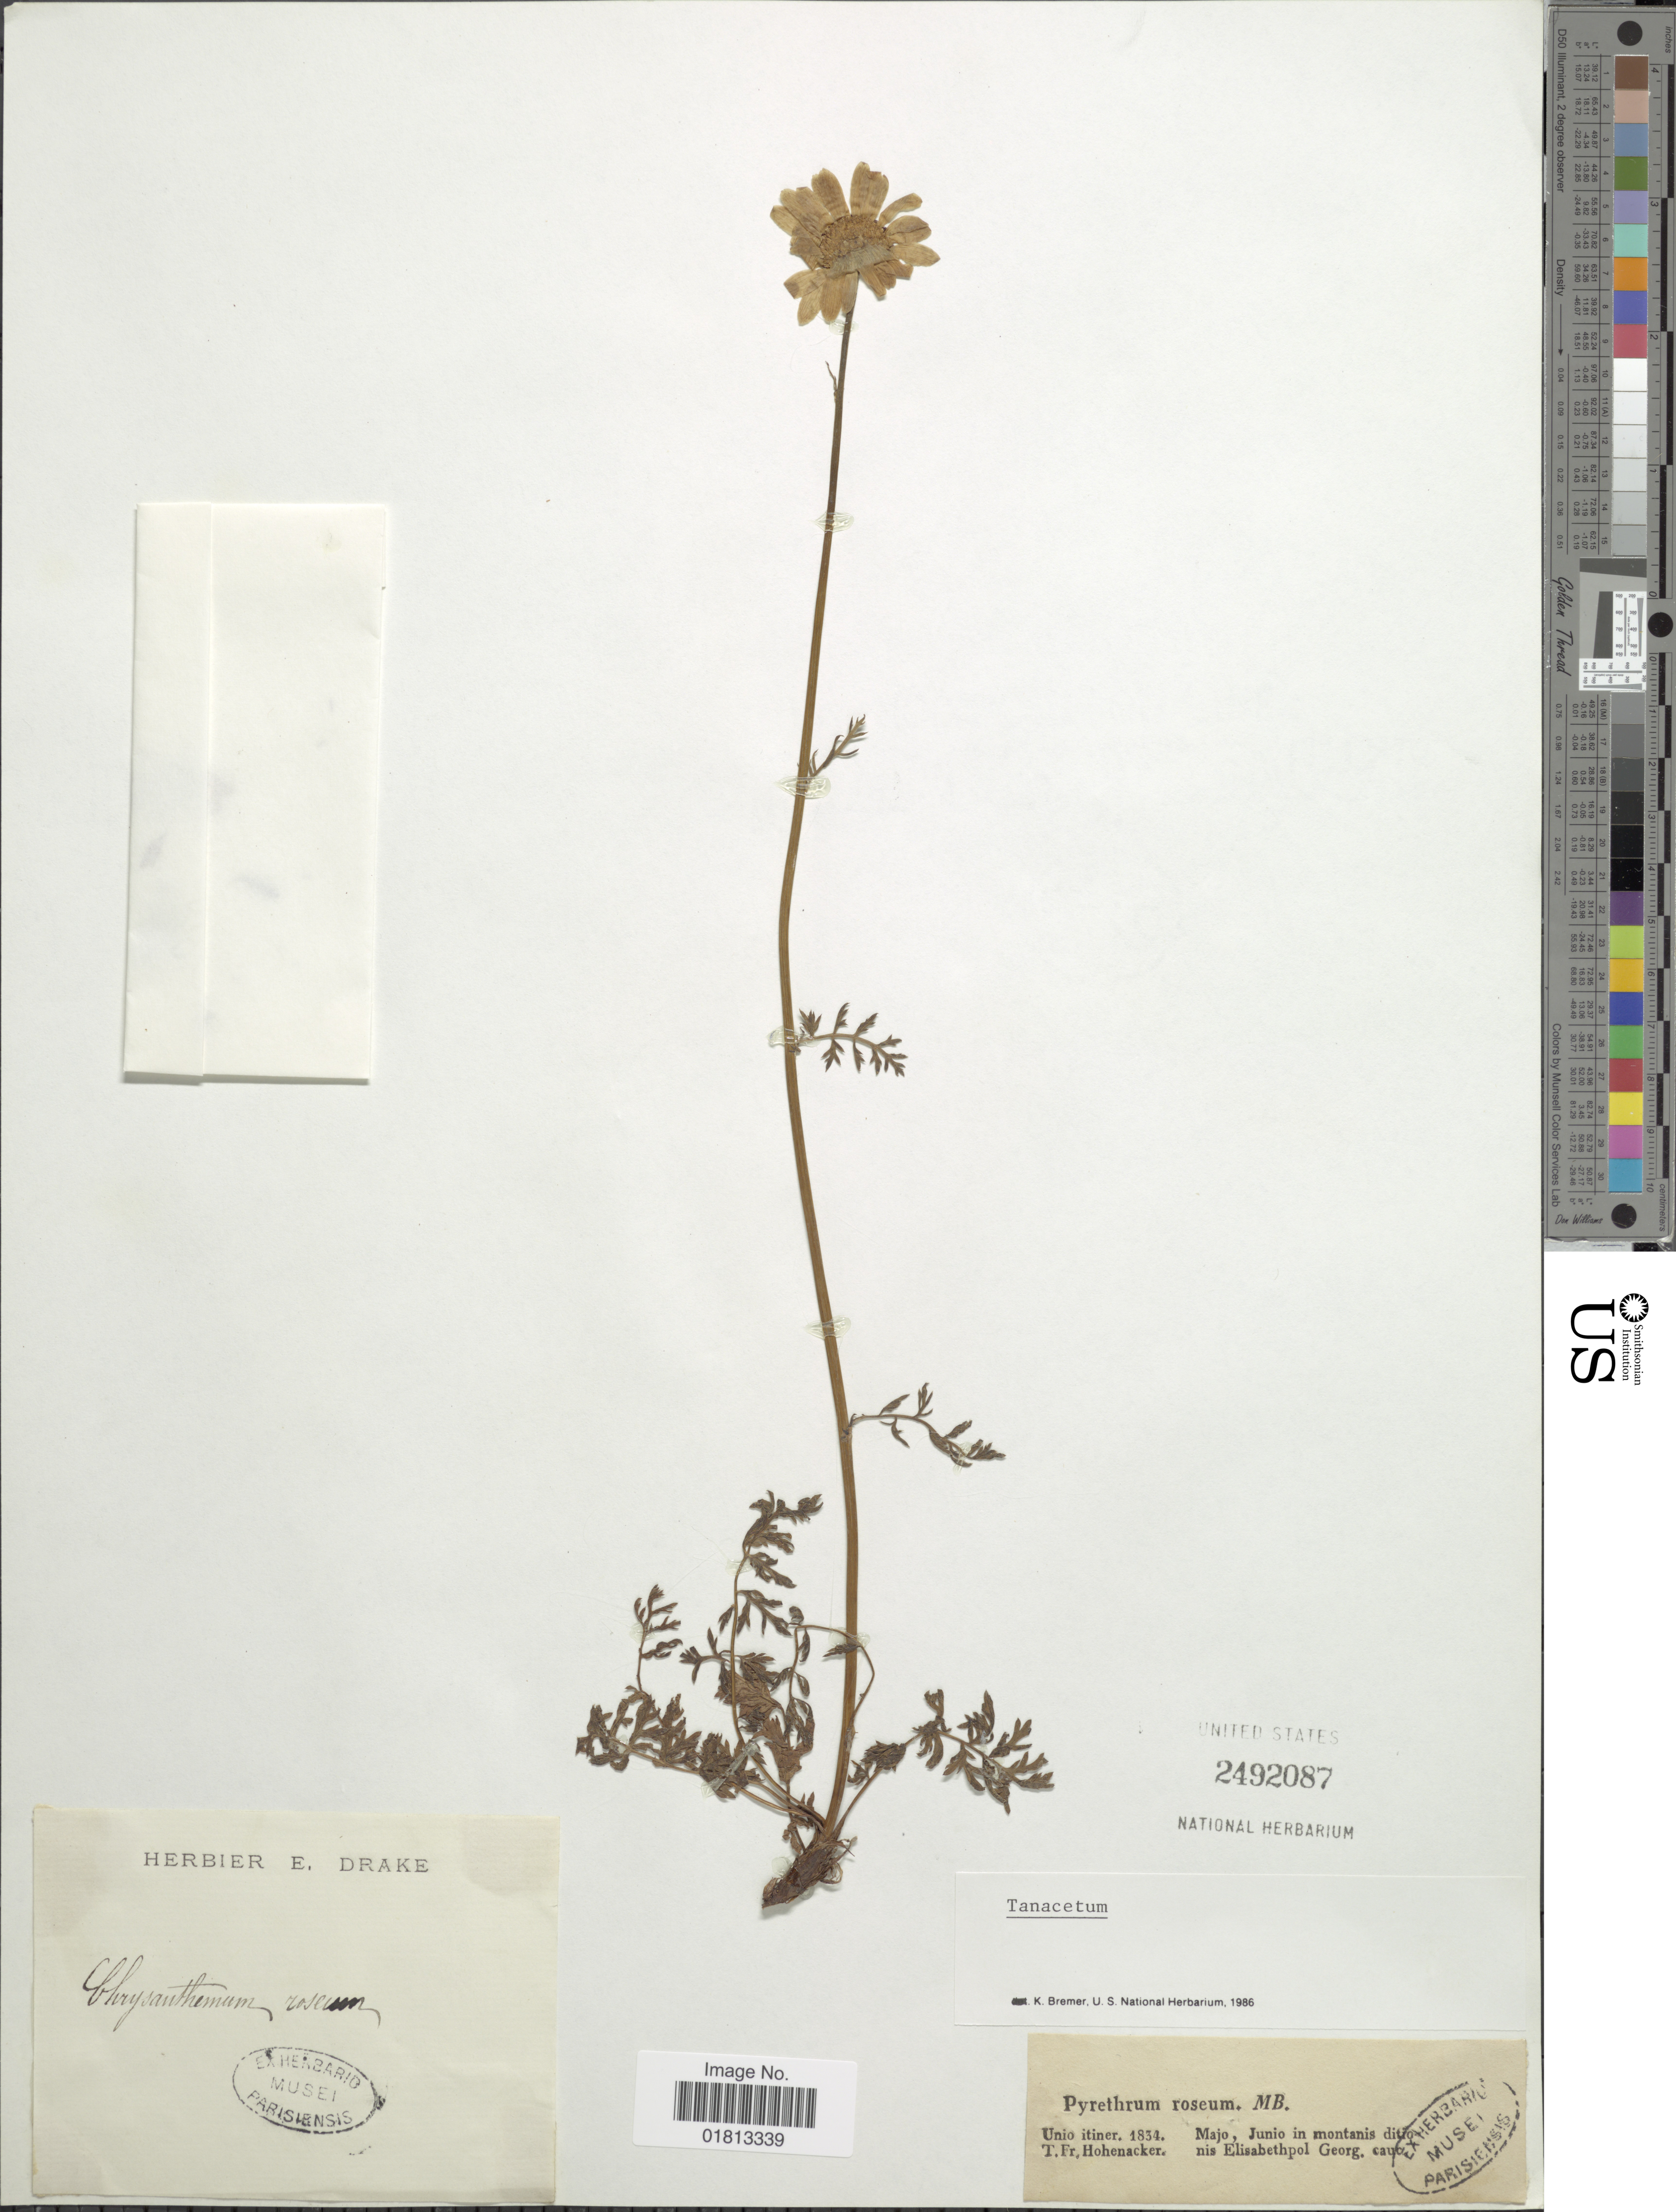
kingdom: Plantae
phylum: Tracheophyta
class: Magnoliopsida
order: Asterales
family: Asteraceae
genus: Tanacetum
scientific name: Tanacetum roseum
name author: Sch. Bip.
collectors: R. F. Hohenacker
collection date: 1834-05/1834-06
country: Georgia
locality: Unio itiner, in montanis ditionis Elisabethpol Georg. cauc. [interpreted]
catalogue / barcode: US 2492087